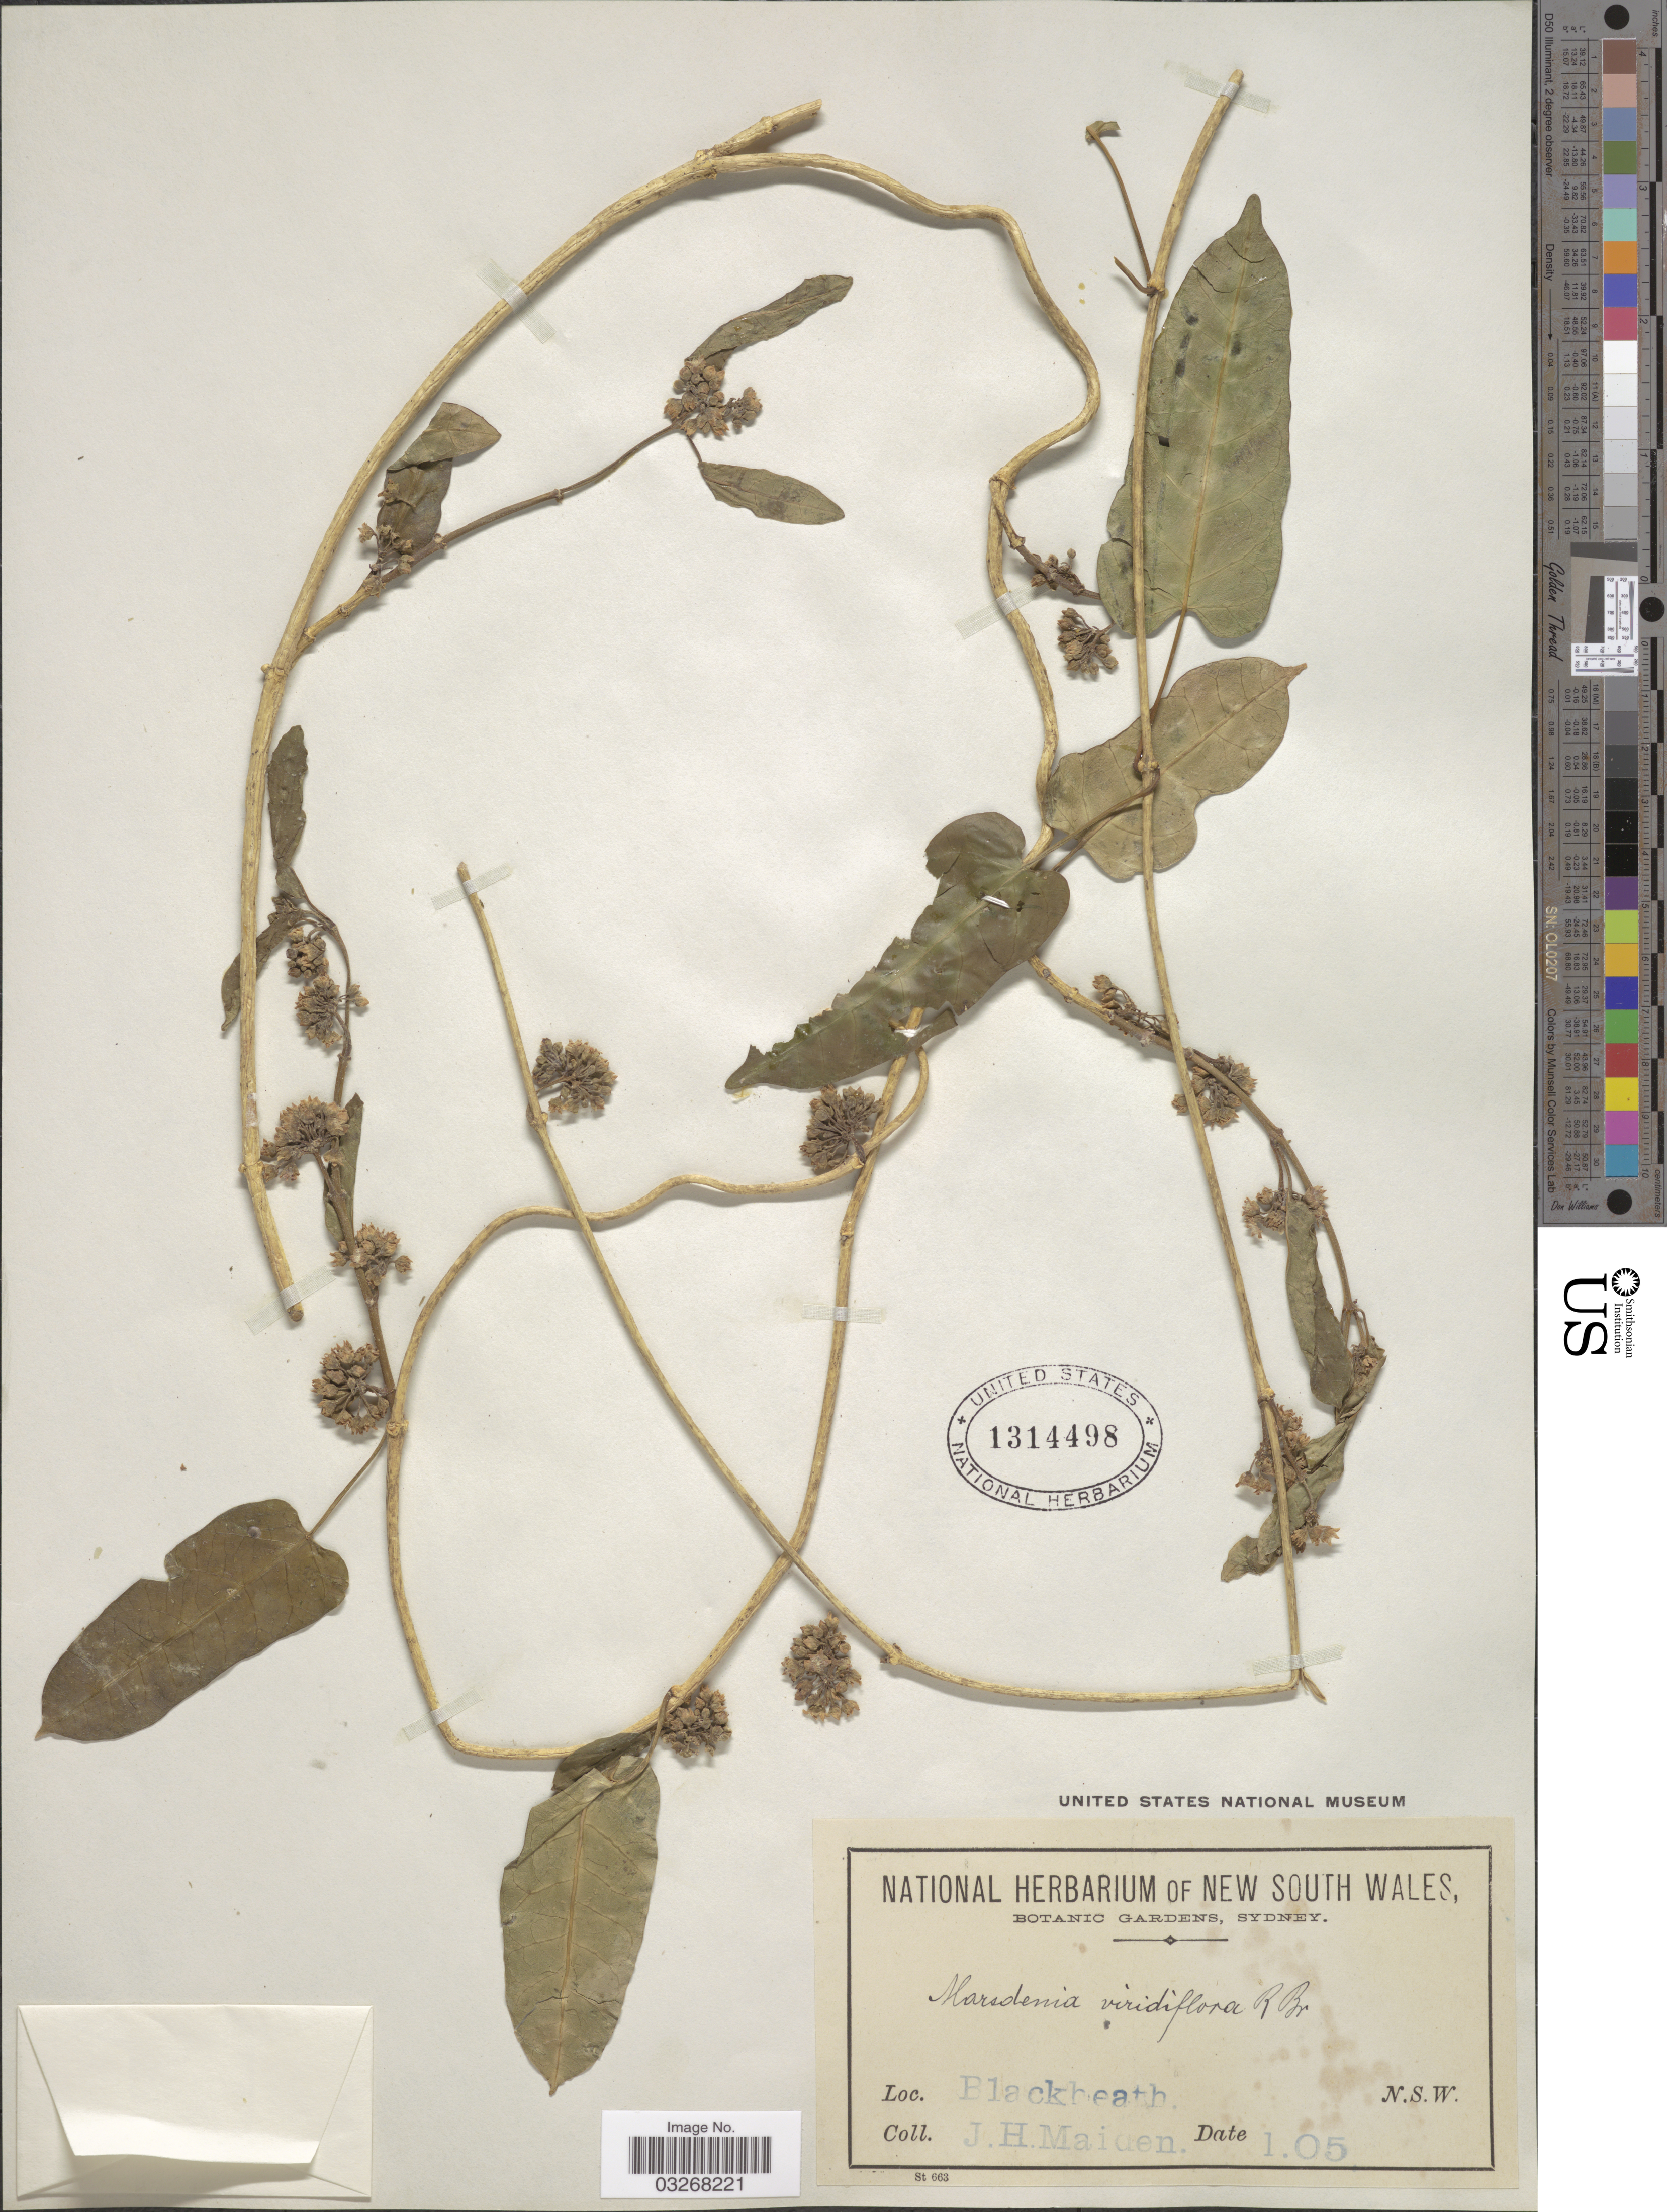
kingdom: Plantae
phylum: Tracheophyta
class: Magnoliopsida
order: Gentianales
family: Apocynaceae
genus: Marsdenia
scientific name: Marsdenia viridiflora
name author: R. Br.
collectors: J. Maiden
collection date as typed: Transcribed d/m/y: /1/5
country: Australia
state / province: New South Wales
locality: Blackheath N.S.W.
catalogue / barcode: US 1314498